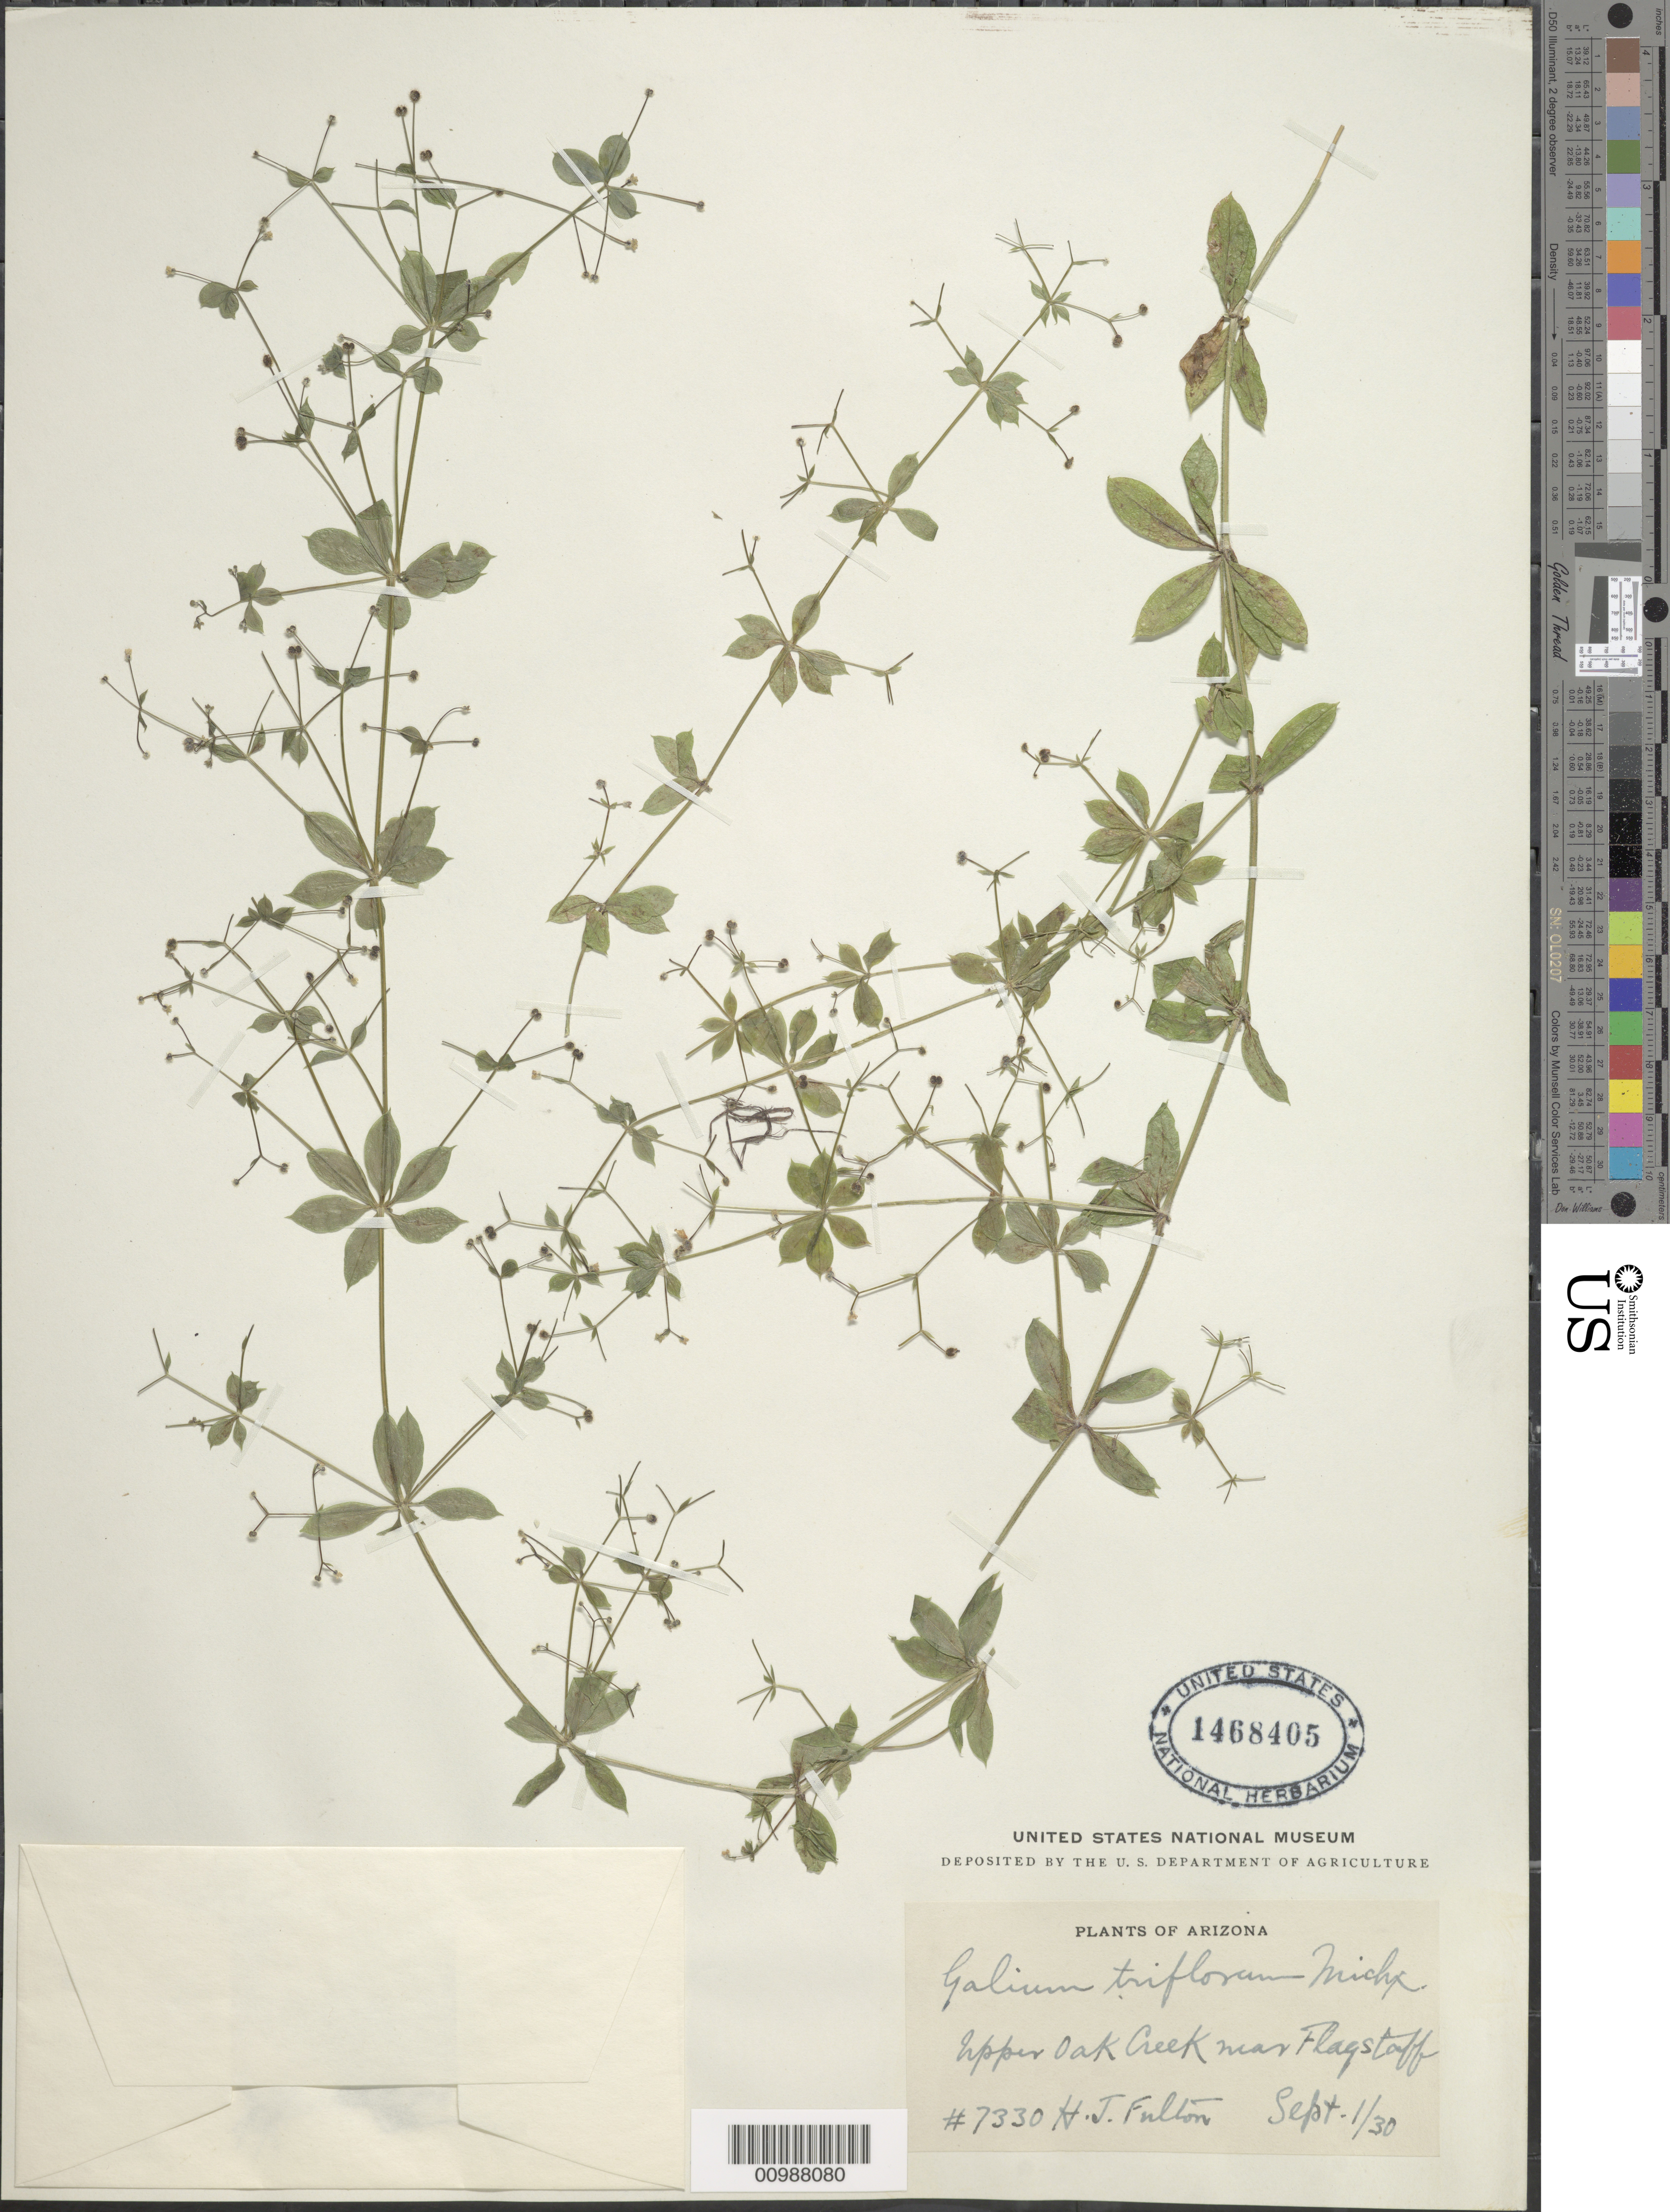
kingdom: Plantae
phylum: Tracheophyta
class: Magnoliopsida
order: Gentianales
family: Rubiaceae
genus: Galium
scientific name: Galium triflorum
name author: Michx.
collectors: H. Fulton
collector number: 7330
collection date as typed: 01 Sep 1930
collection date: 1930-09-01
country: United States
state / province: Arizona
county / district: Coconino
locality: Upper Oak Creek near Flagstaff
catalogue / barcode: US 1468405